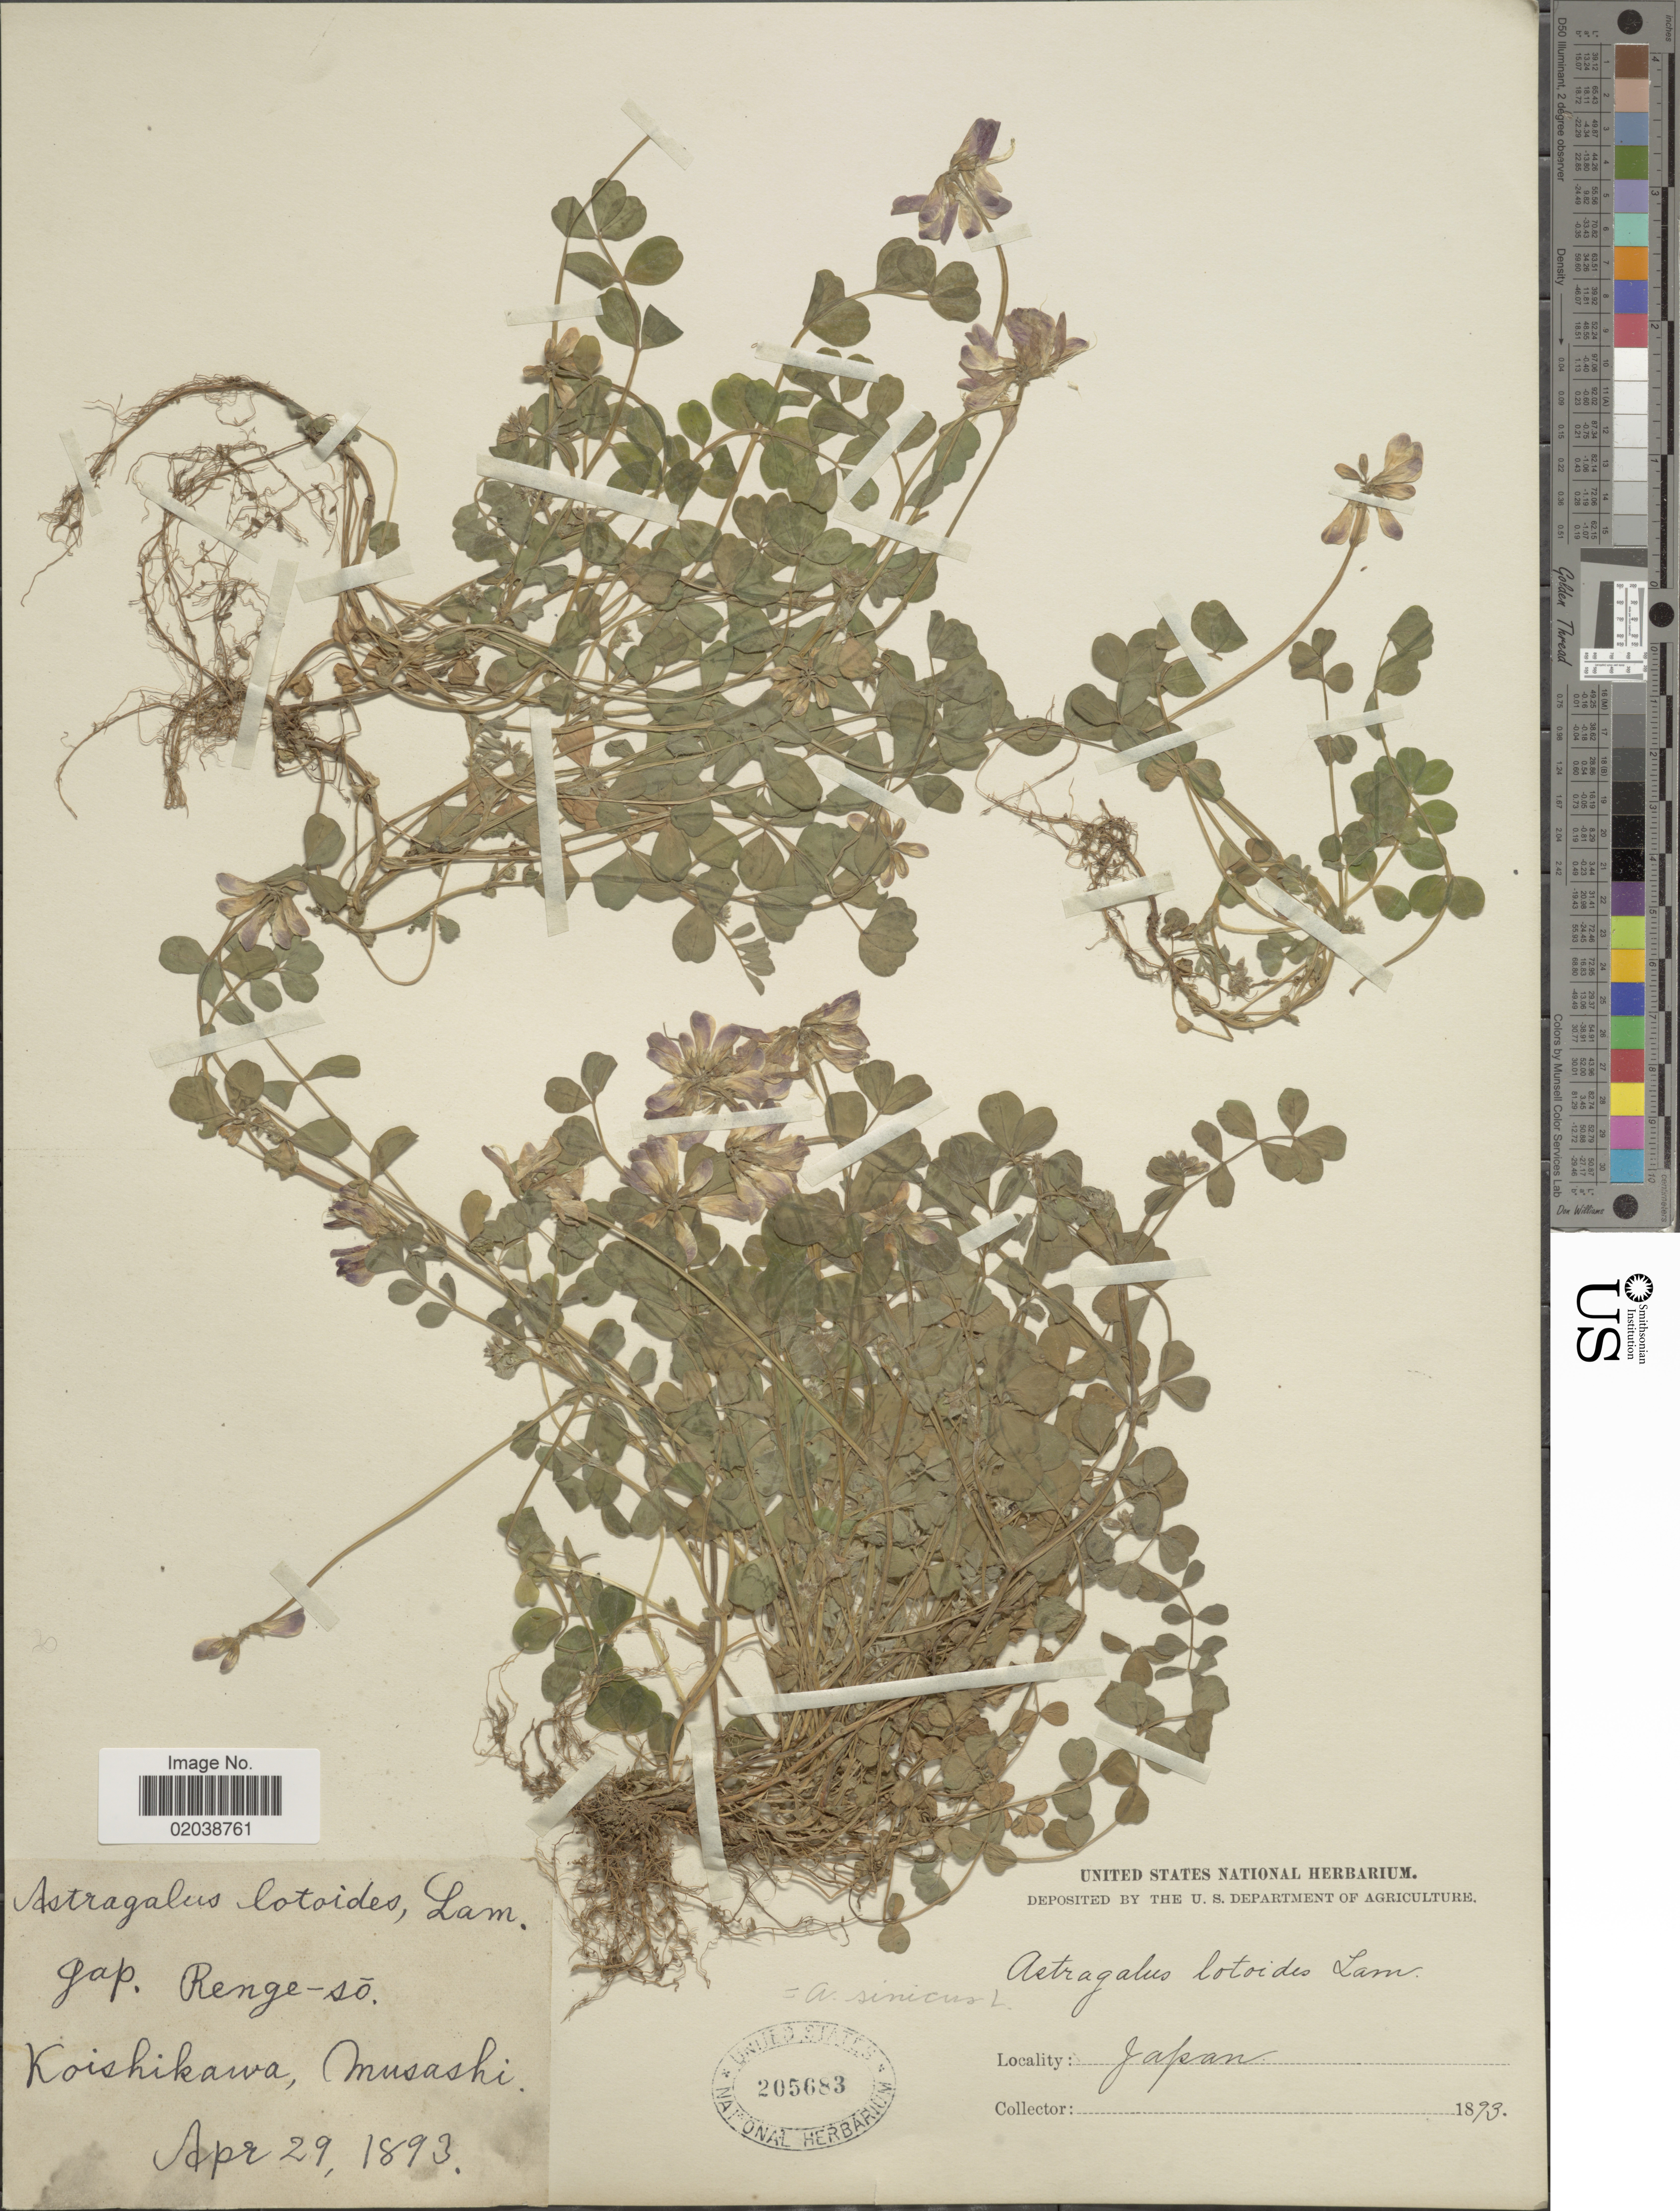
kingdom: Plantae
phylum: Tracheophyta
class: Magnoliopsida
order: Fabales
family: Fabaceae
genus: Astragalus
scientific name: Astragalus sinicus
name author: L.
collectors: Facchini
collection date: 1893-04-29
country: Japan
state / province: Tokyo, Federal City of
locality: Koishikawa, Musashi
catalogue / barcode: US 205683